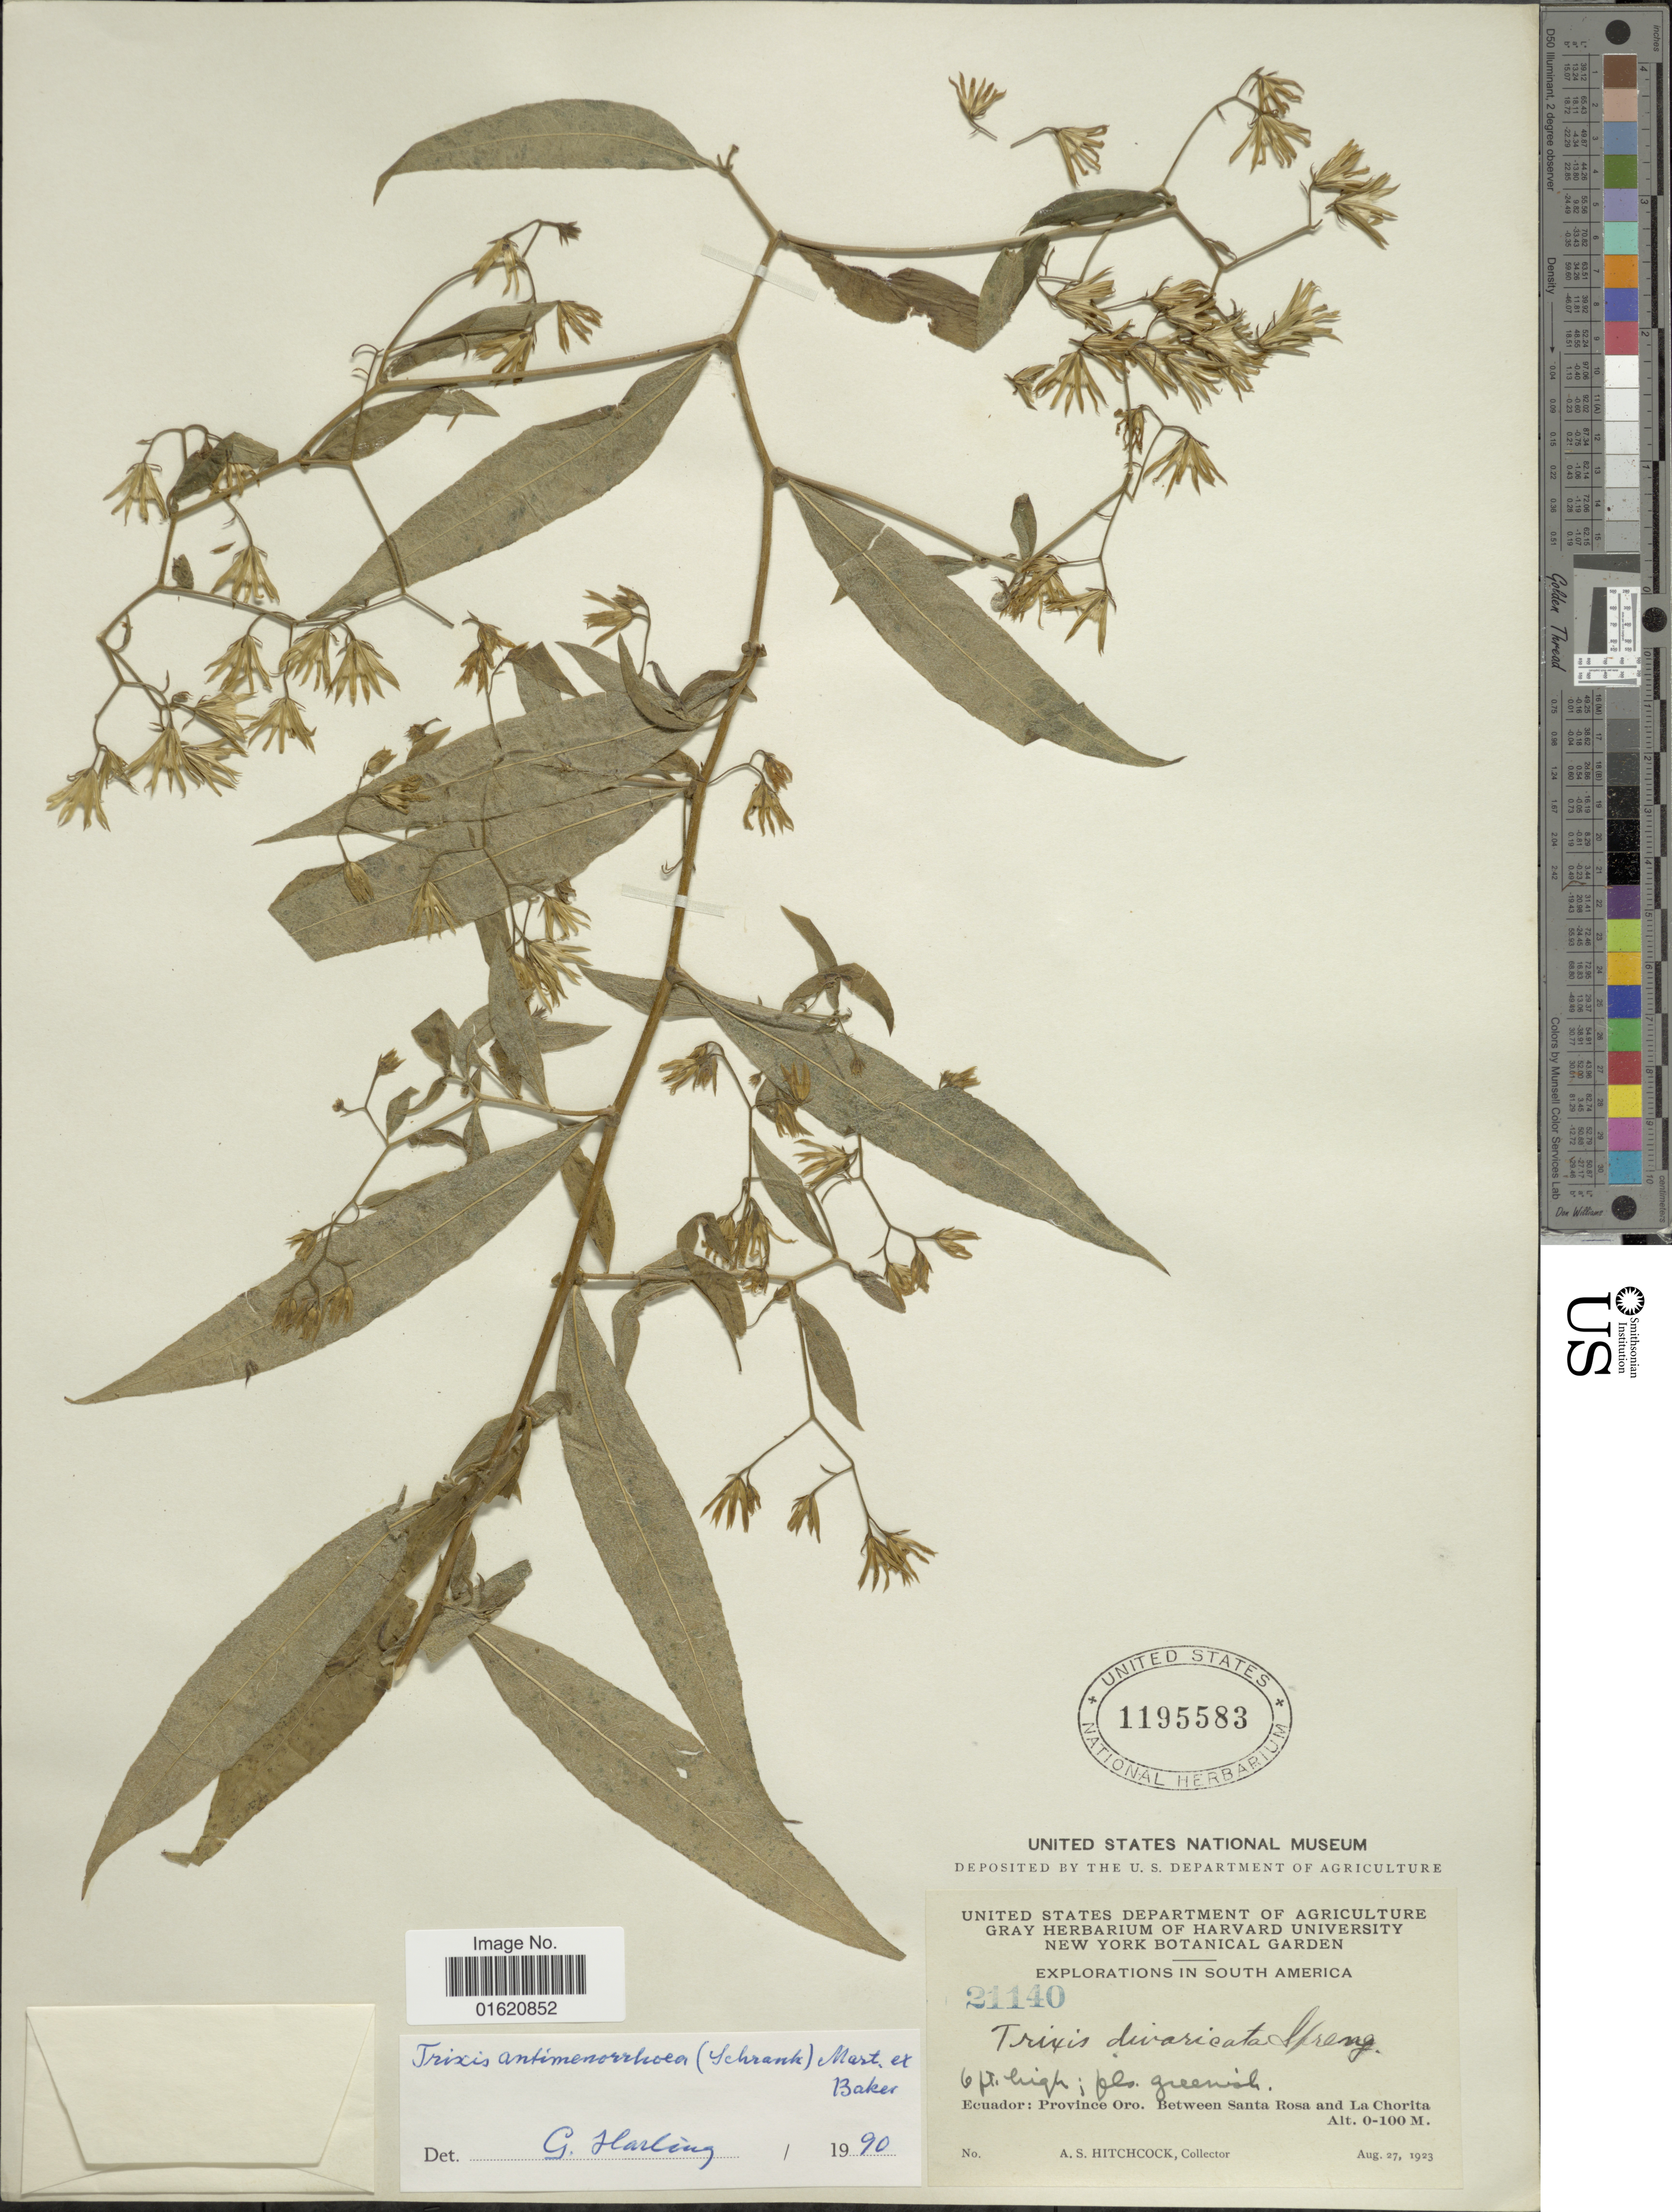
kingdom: Plantae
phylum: Tracheophyta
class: Magnoliopsida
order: Asterales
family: Asteraceae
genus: Trixis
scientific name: Trixis antimenorrhoea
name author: (Schrank) Mart. ex Kuntze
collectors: A. S. Hitchcock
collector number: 21140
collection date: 1923-08-27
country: Ecuador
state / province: El Oro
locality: Province Oro. Between Santa Rosa and La Chorita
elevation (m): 0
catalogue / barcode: US 1195583